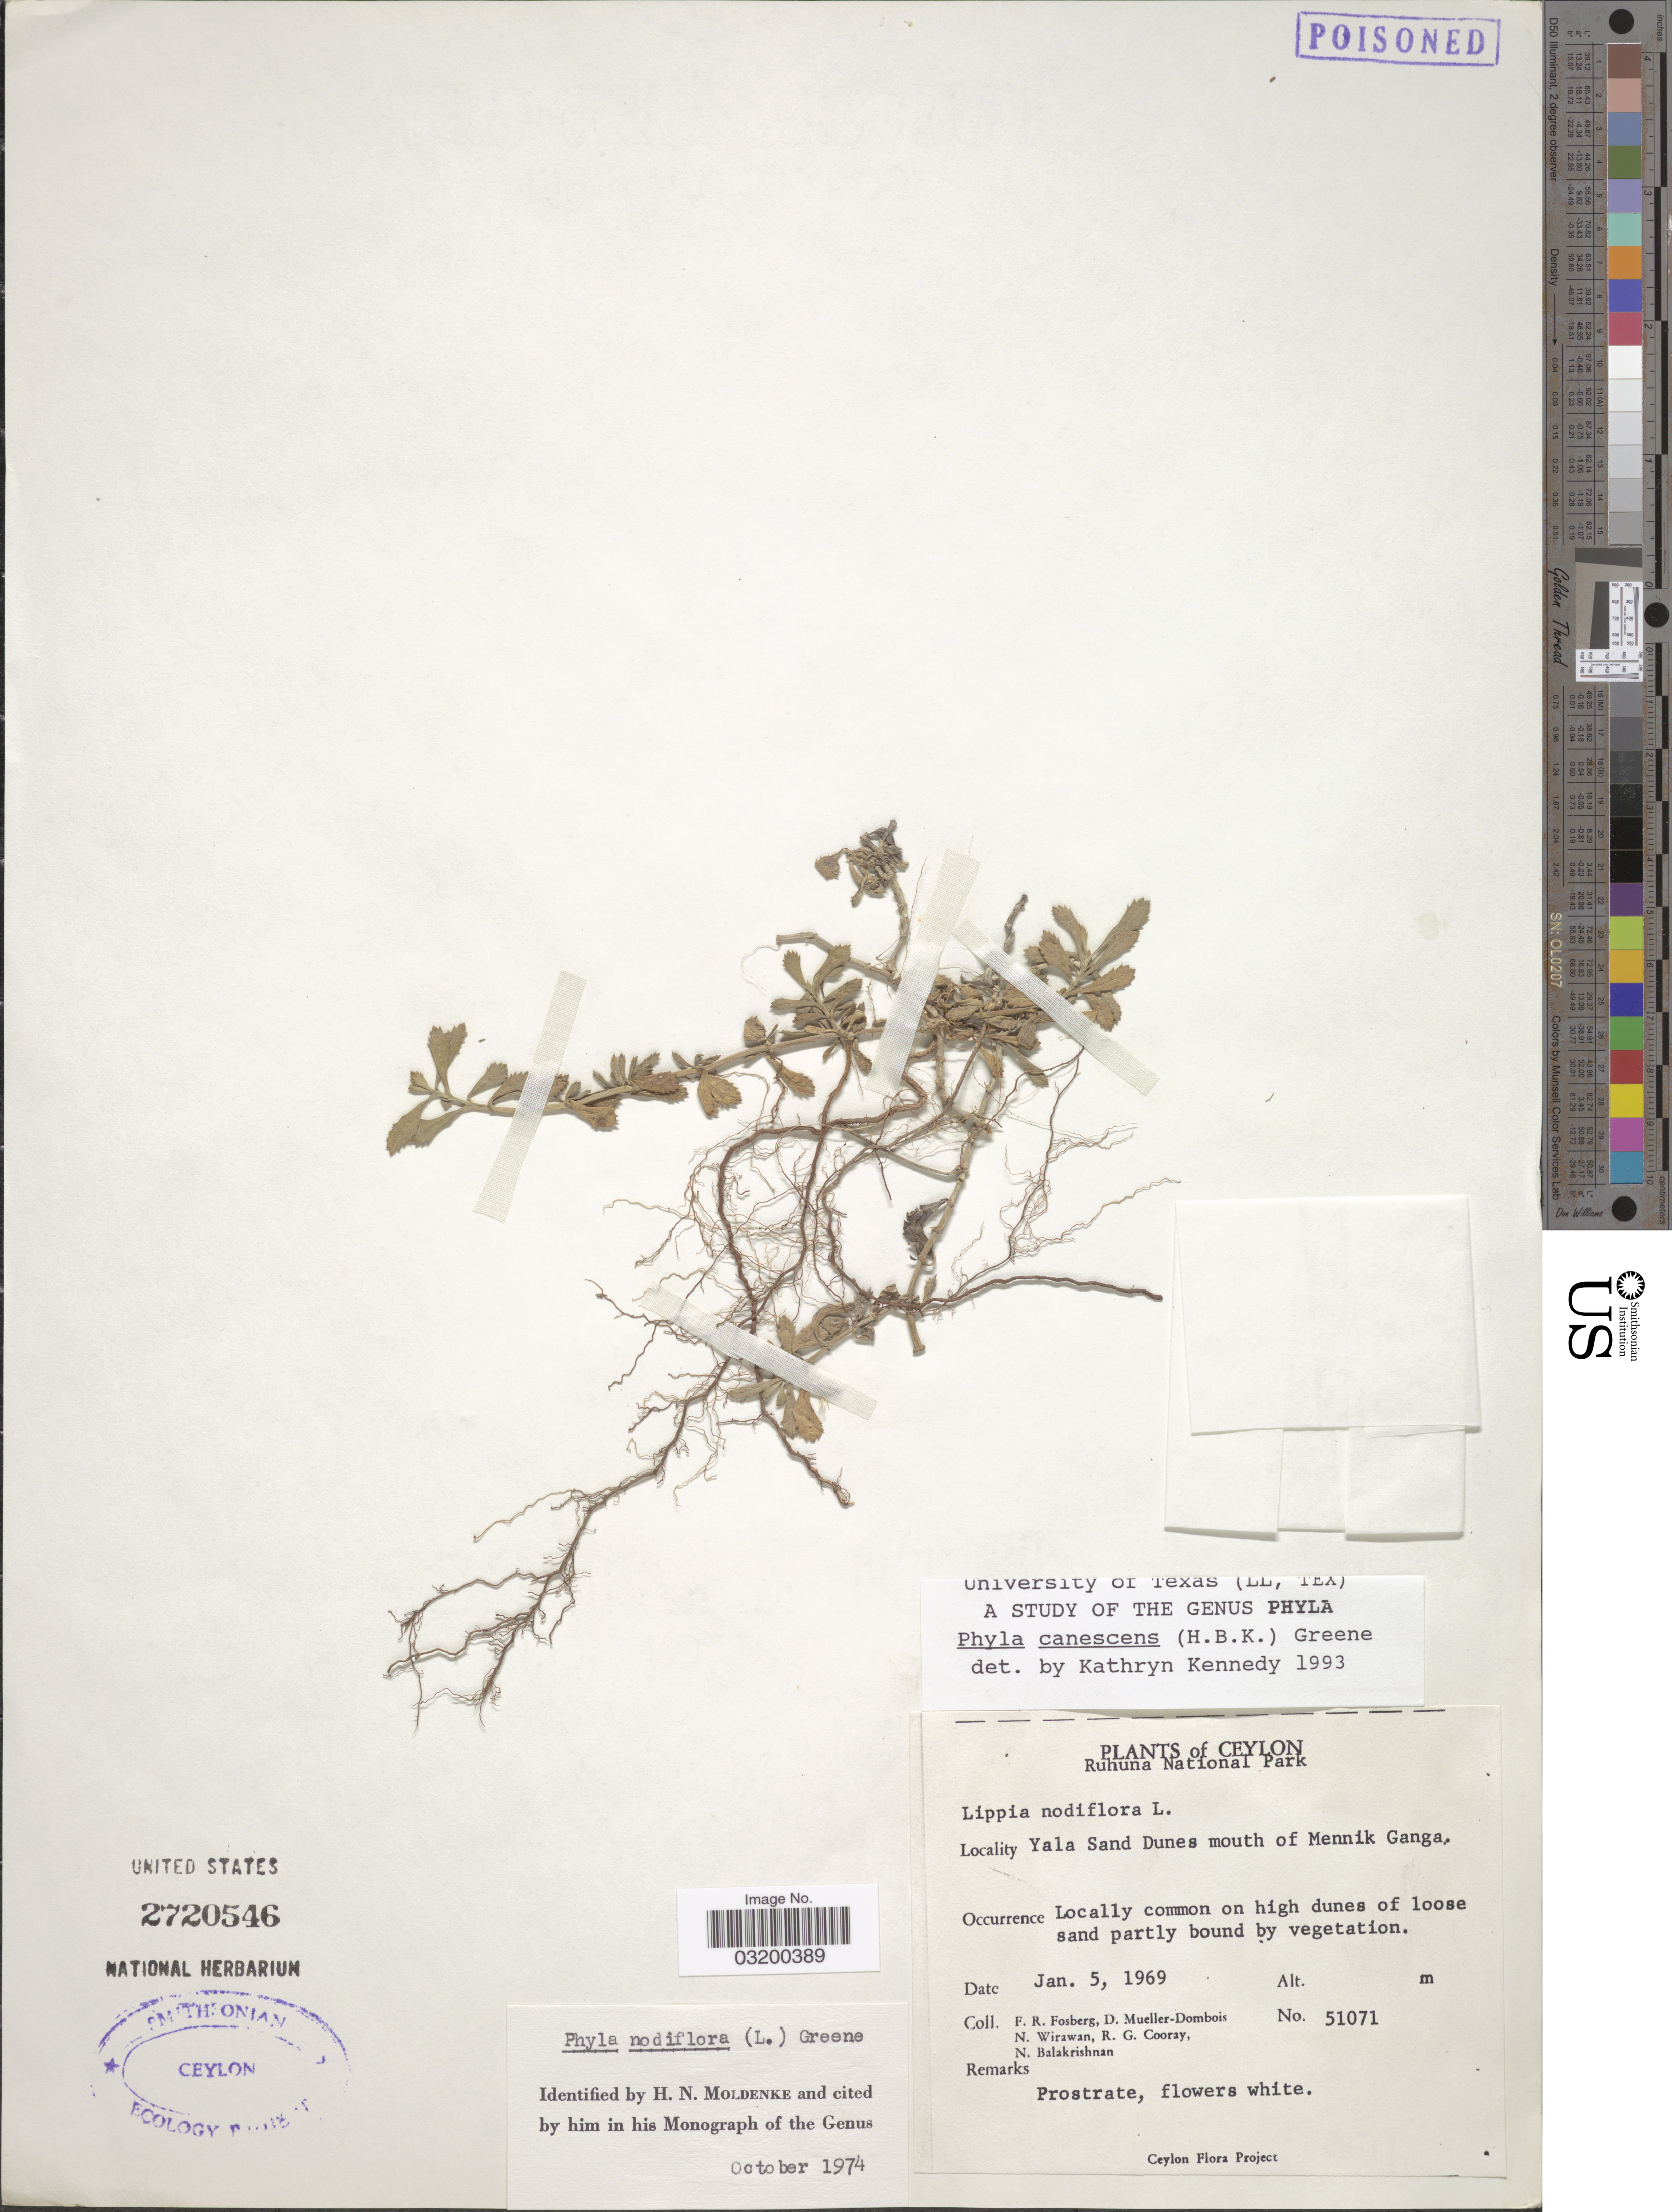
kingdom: Plantae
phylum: Tracheophyta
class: Magnoliopsida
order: Lamiales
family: Verbenaceae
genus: Phyla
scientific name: Phyla canescens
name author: (Kunth) S.W. Greene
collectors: F. R. Fosberg, D. Mueller-Dombois, N. Wirawan, R. Cooray & N. Balakrishnan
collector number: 51071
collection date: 1969-01-05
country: Sri Lanka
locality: Ceylon. Ruhuna National Park. Yala Sand Dunes mouth of Mennik Ganga.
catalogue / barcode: US 2720546